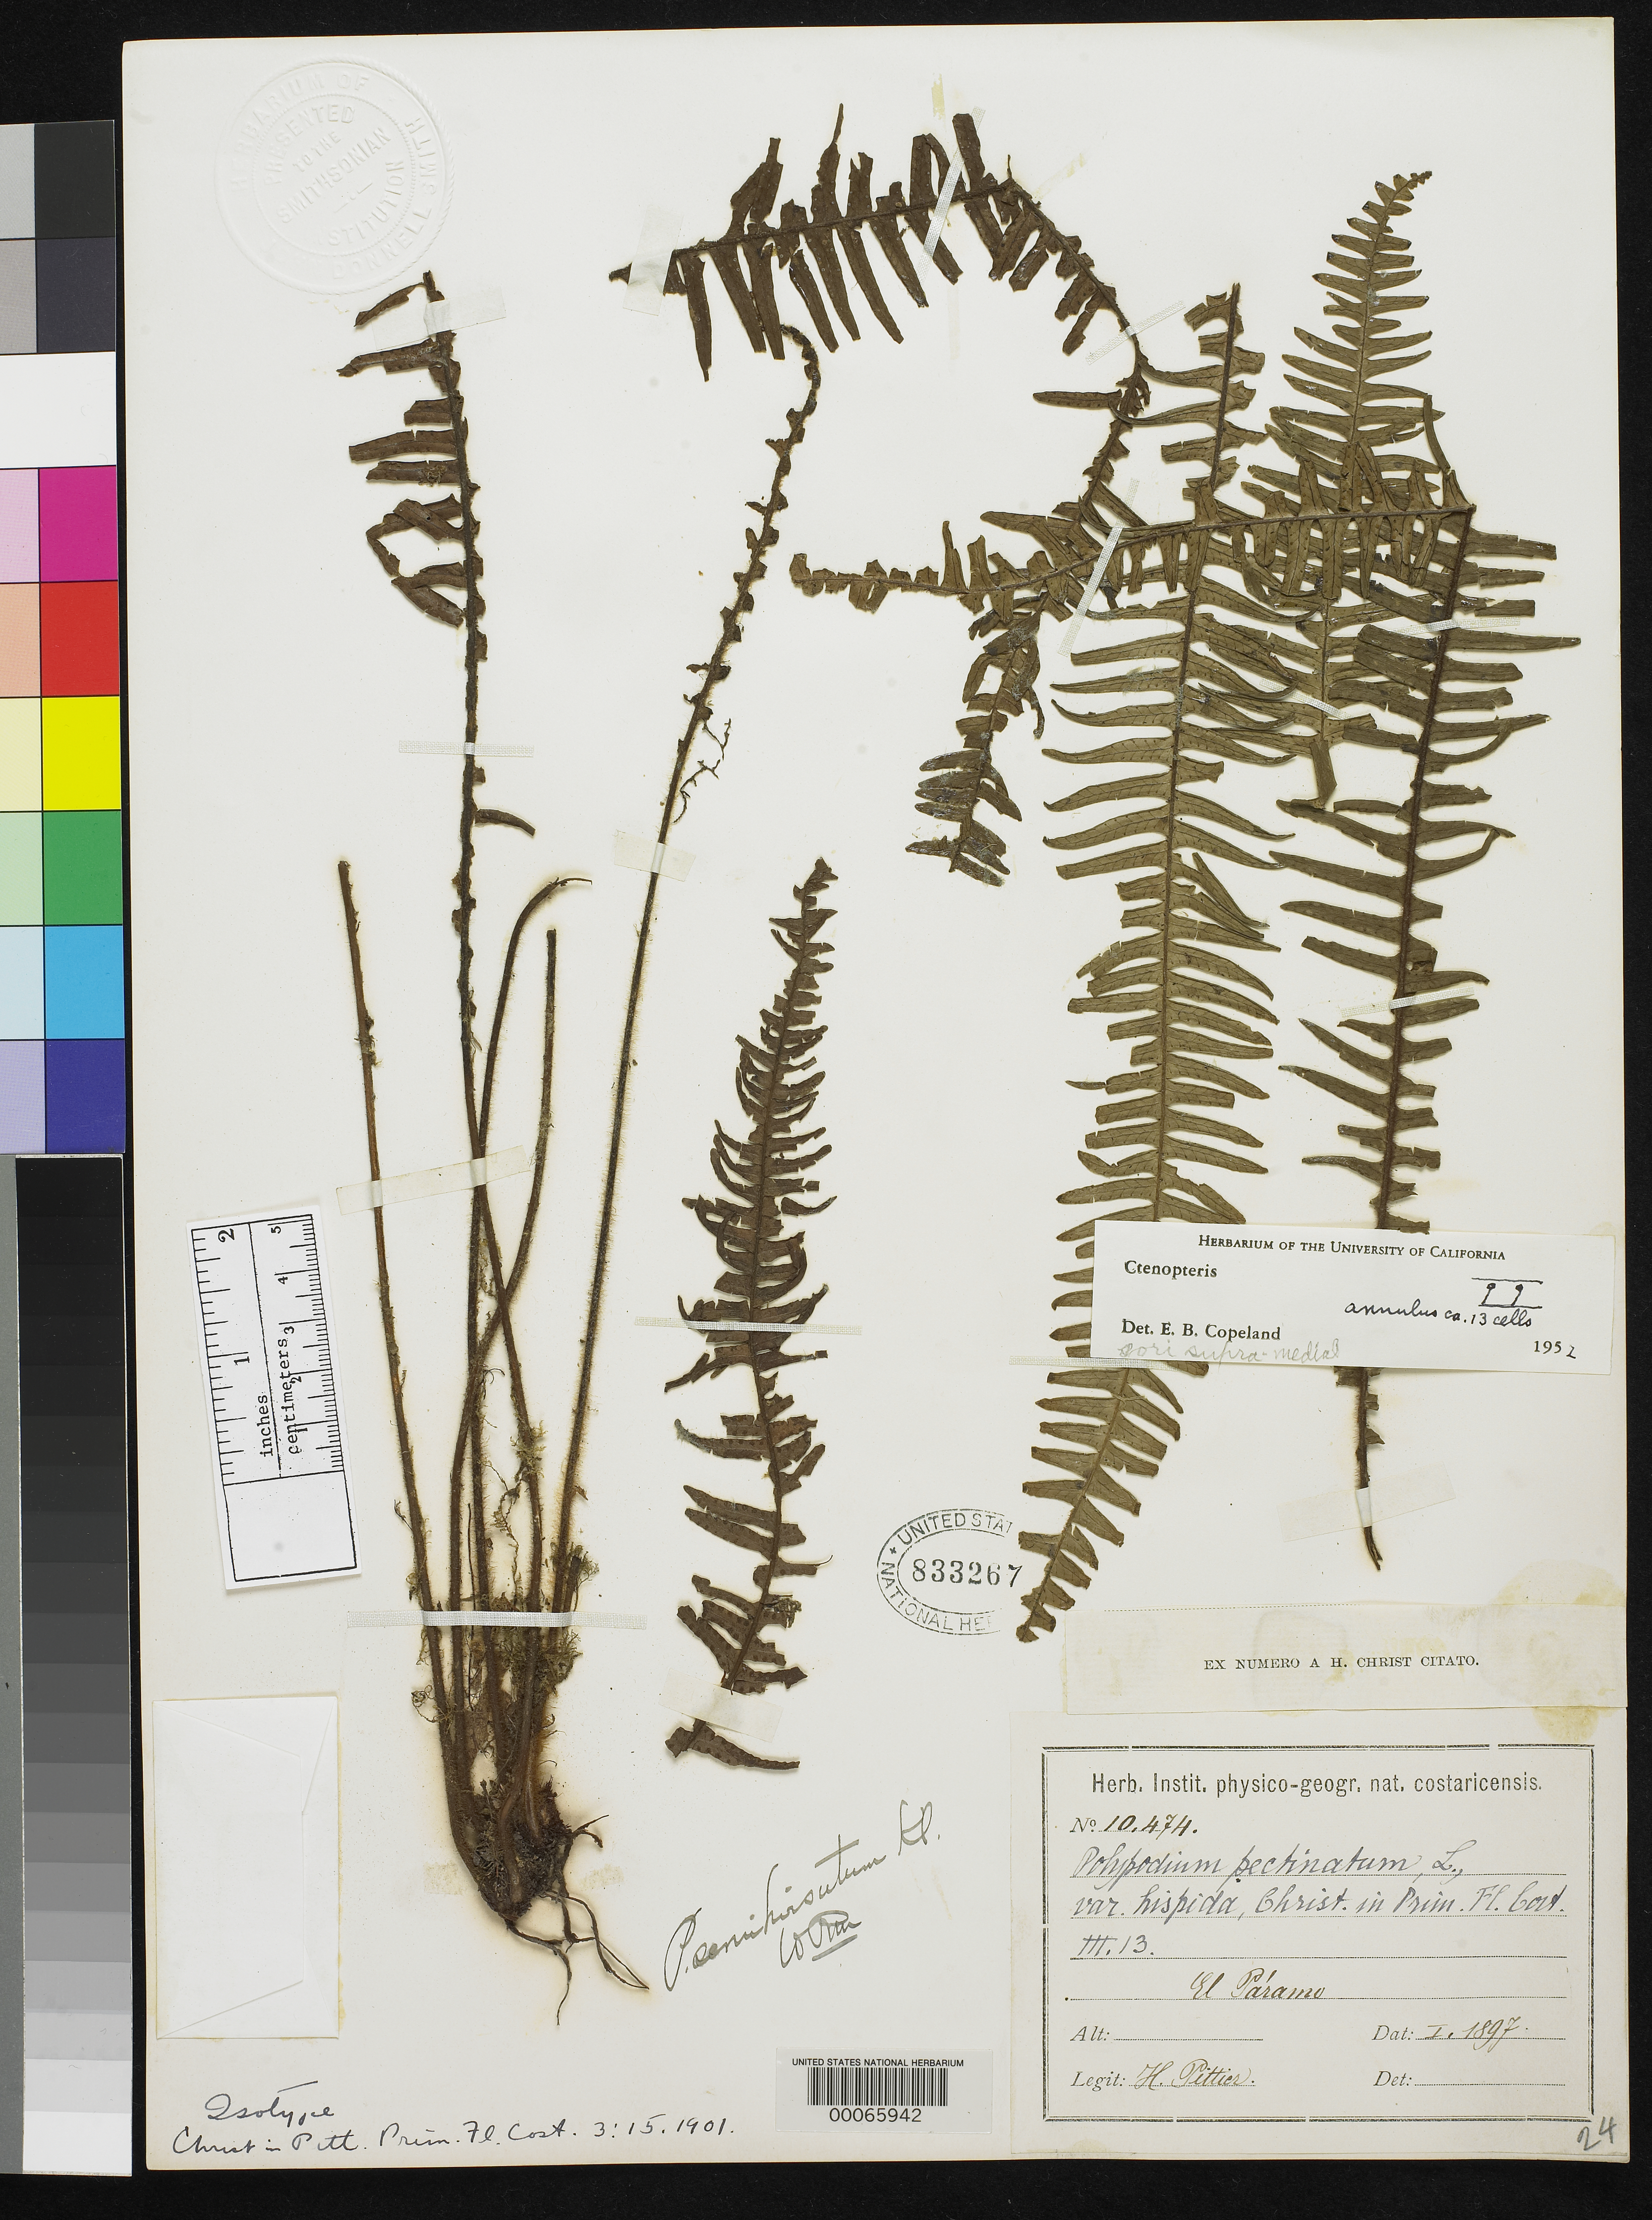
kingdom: Plantae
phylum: Tracheophyta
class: Polypodiopsida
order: Polypodiales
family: Polypodiaceae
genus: Polypodium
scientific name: Polypodium pectinatum var. hispidum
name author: Christ in Pittier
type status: Isotype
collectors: H. F. Pittier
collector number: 10474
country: Costa Rica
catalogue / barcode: US 833267